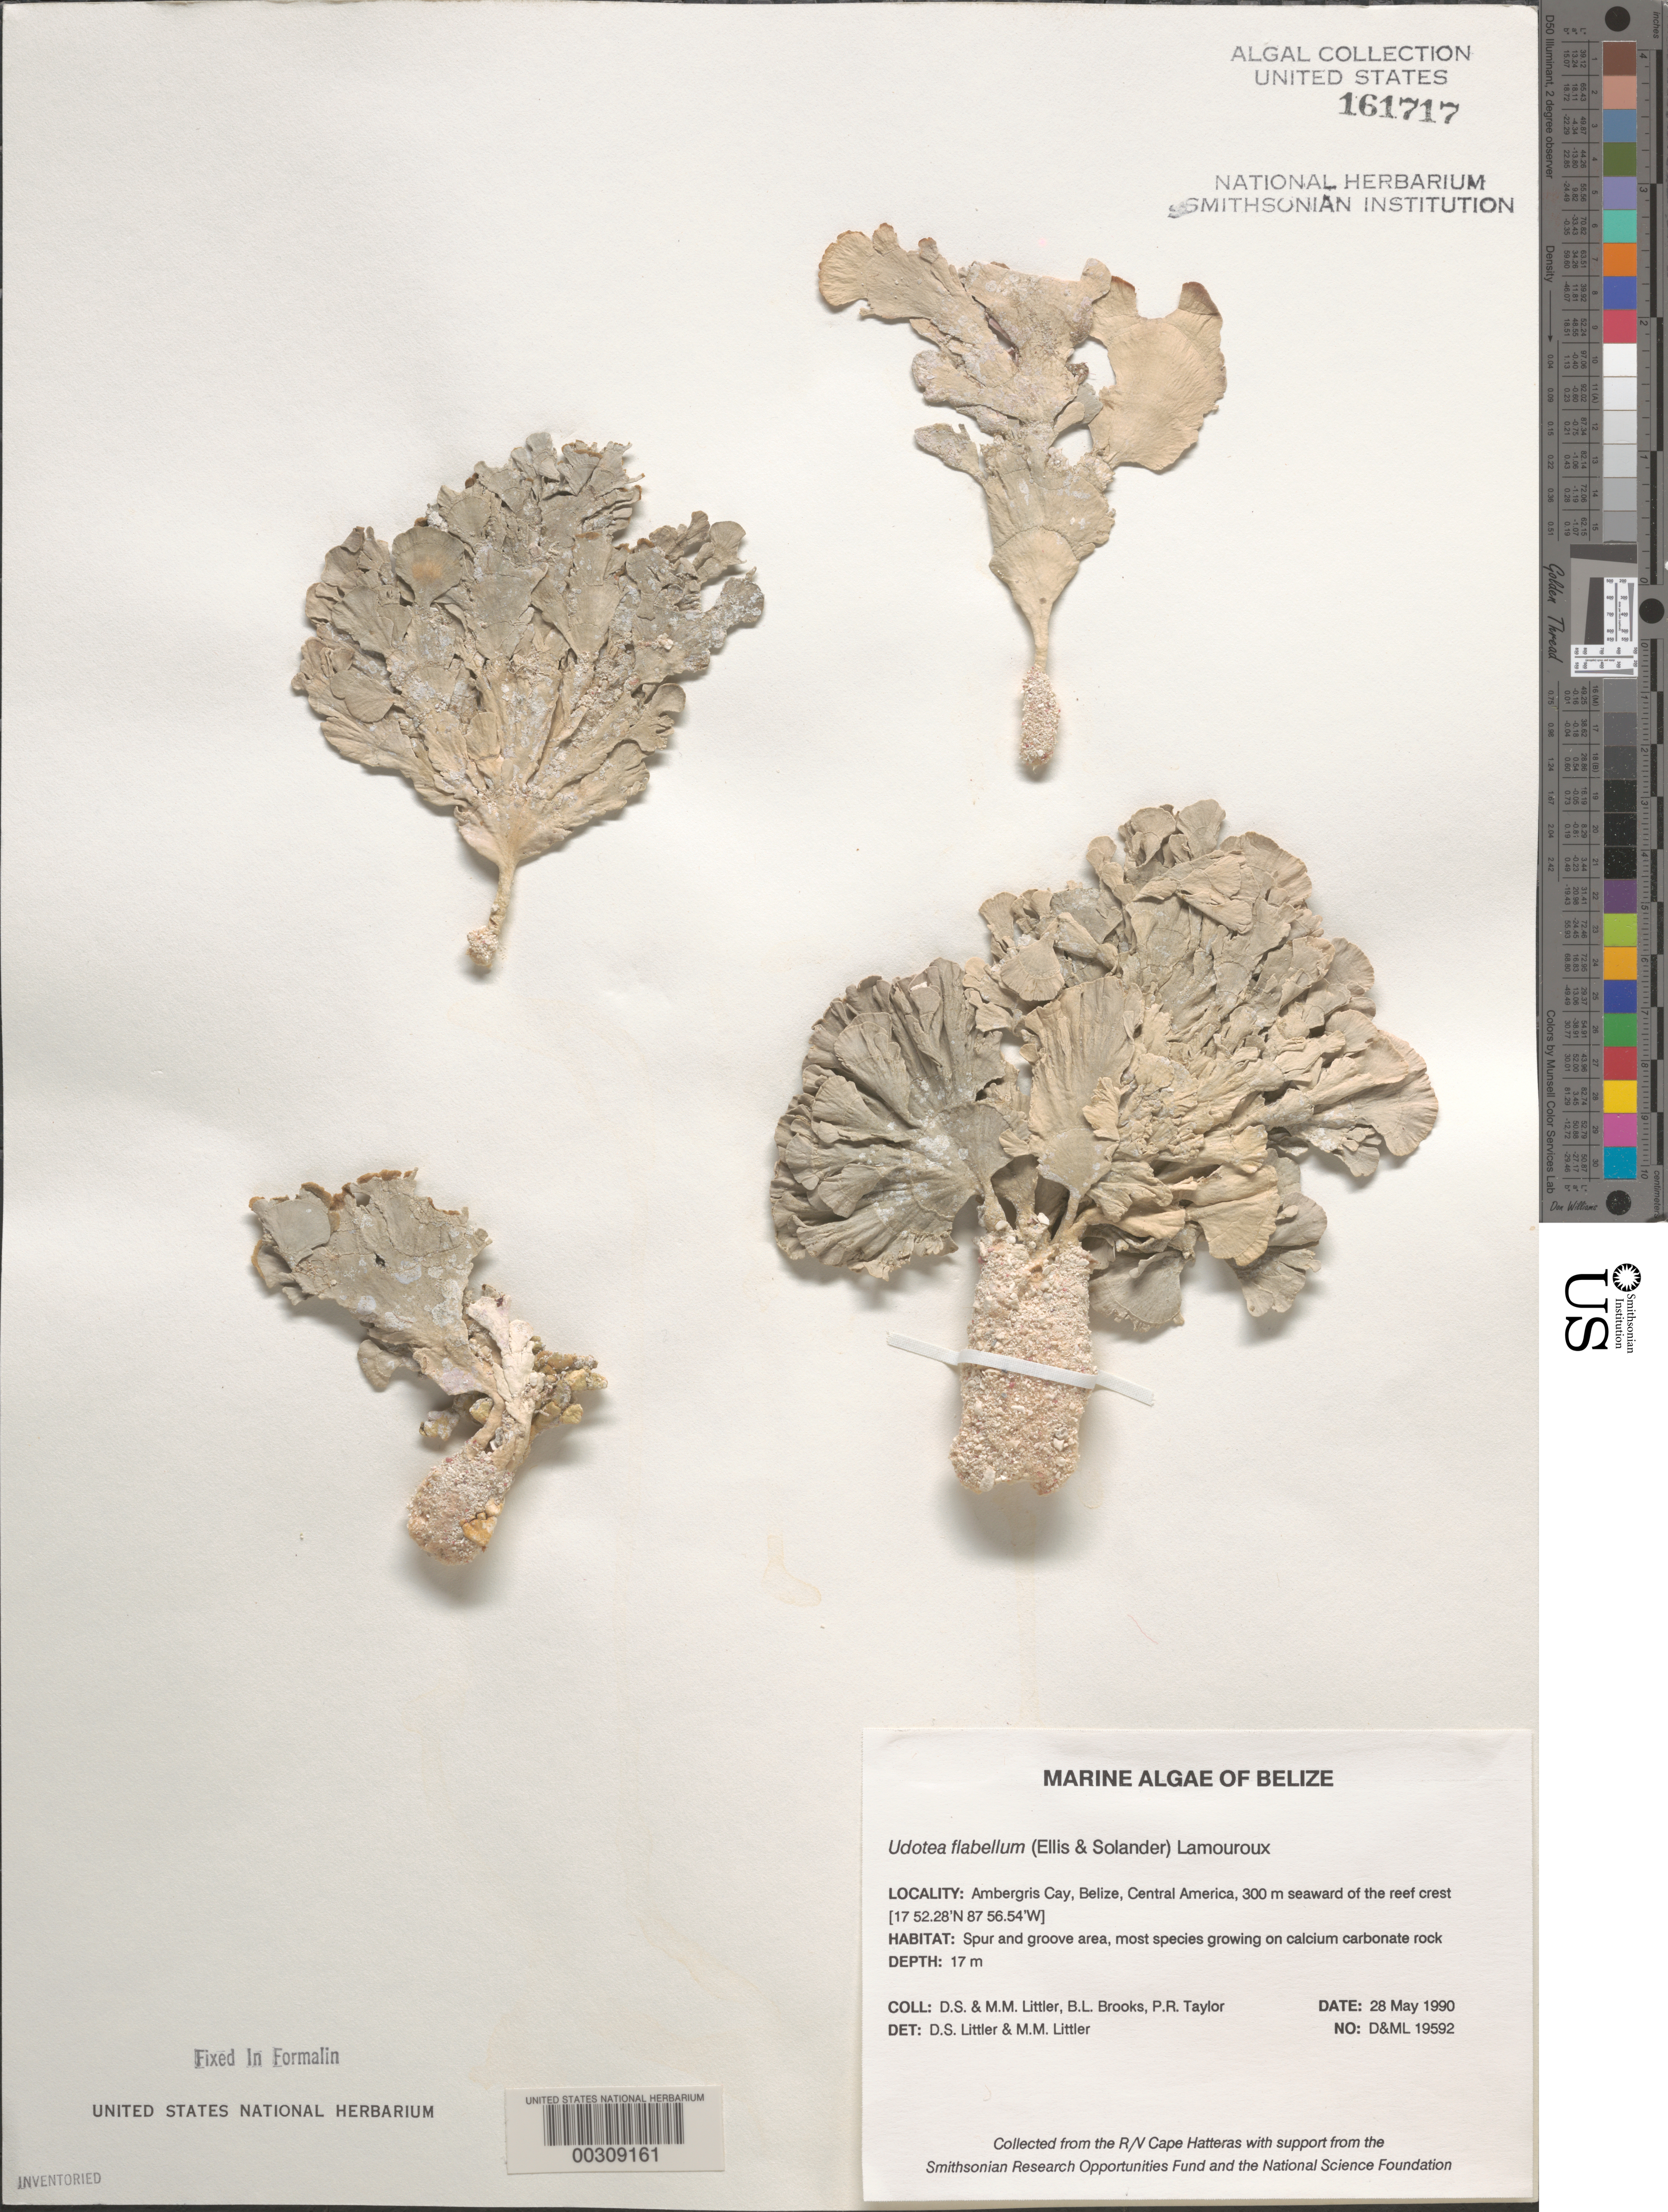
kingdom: Plantae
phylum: Chlorophyta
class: Ulvophyceae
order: Bryopsidales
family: Udoteaceae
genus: Udotea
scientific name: Udotea flabellum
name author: (J. Ellis & Sol.) M. Howe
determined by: Littler, D. S.; Littler, M. M.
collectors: D. S. Littler, M. M. Littler, B. Brooks & P. R. Taylor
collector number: D&ML 19592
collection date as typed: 28 May 1990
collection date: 1990-05-28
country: Belize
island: Ambergris Cay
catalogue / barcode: US 161717